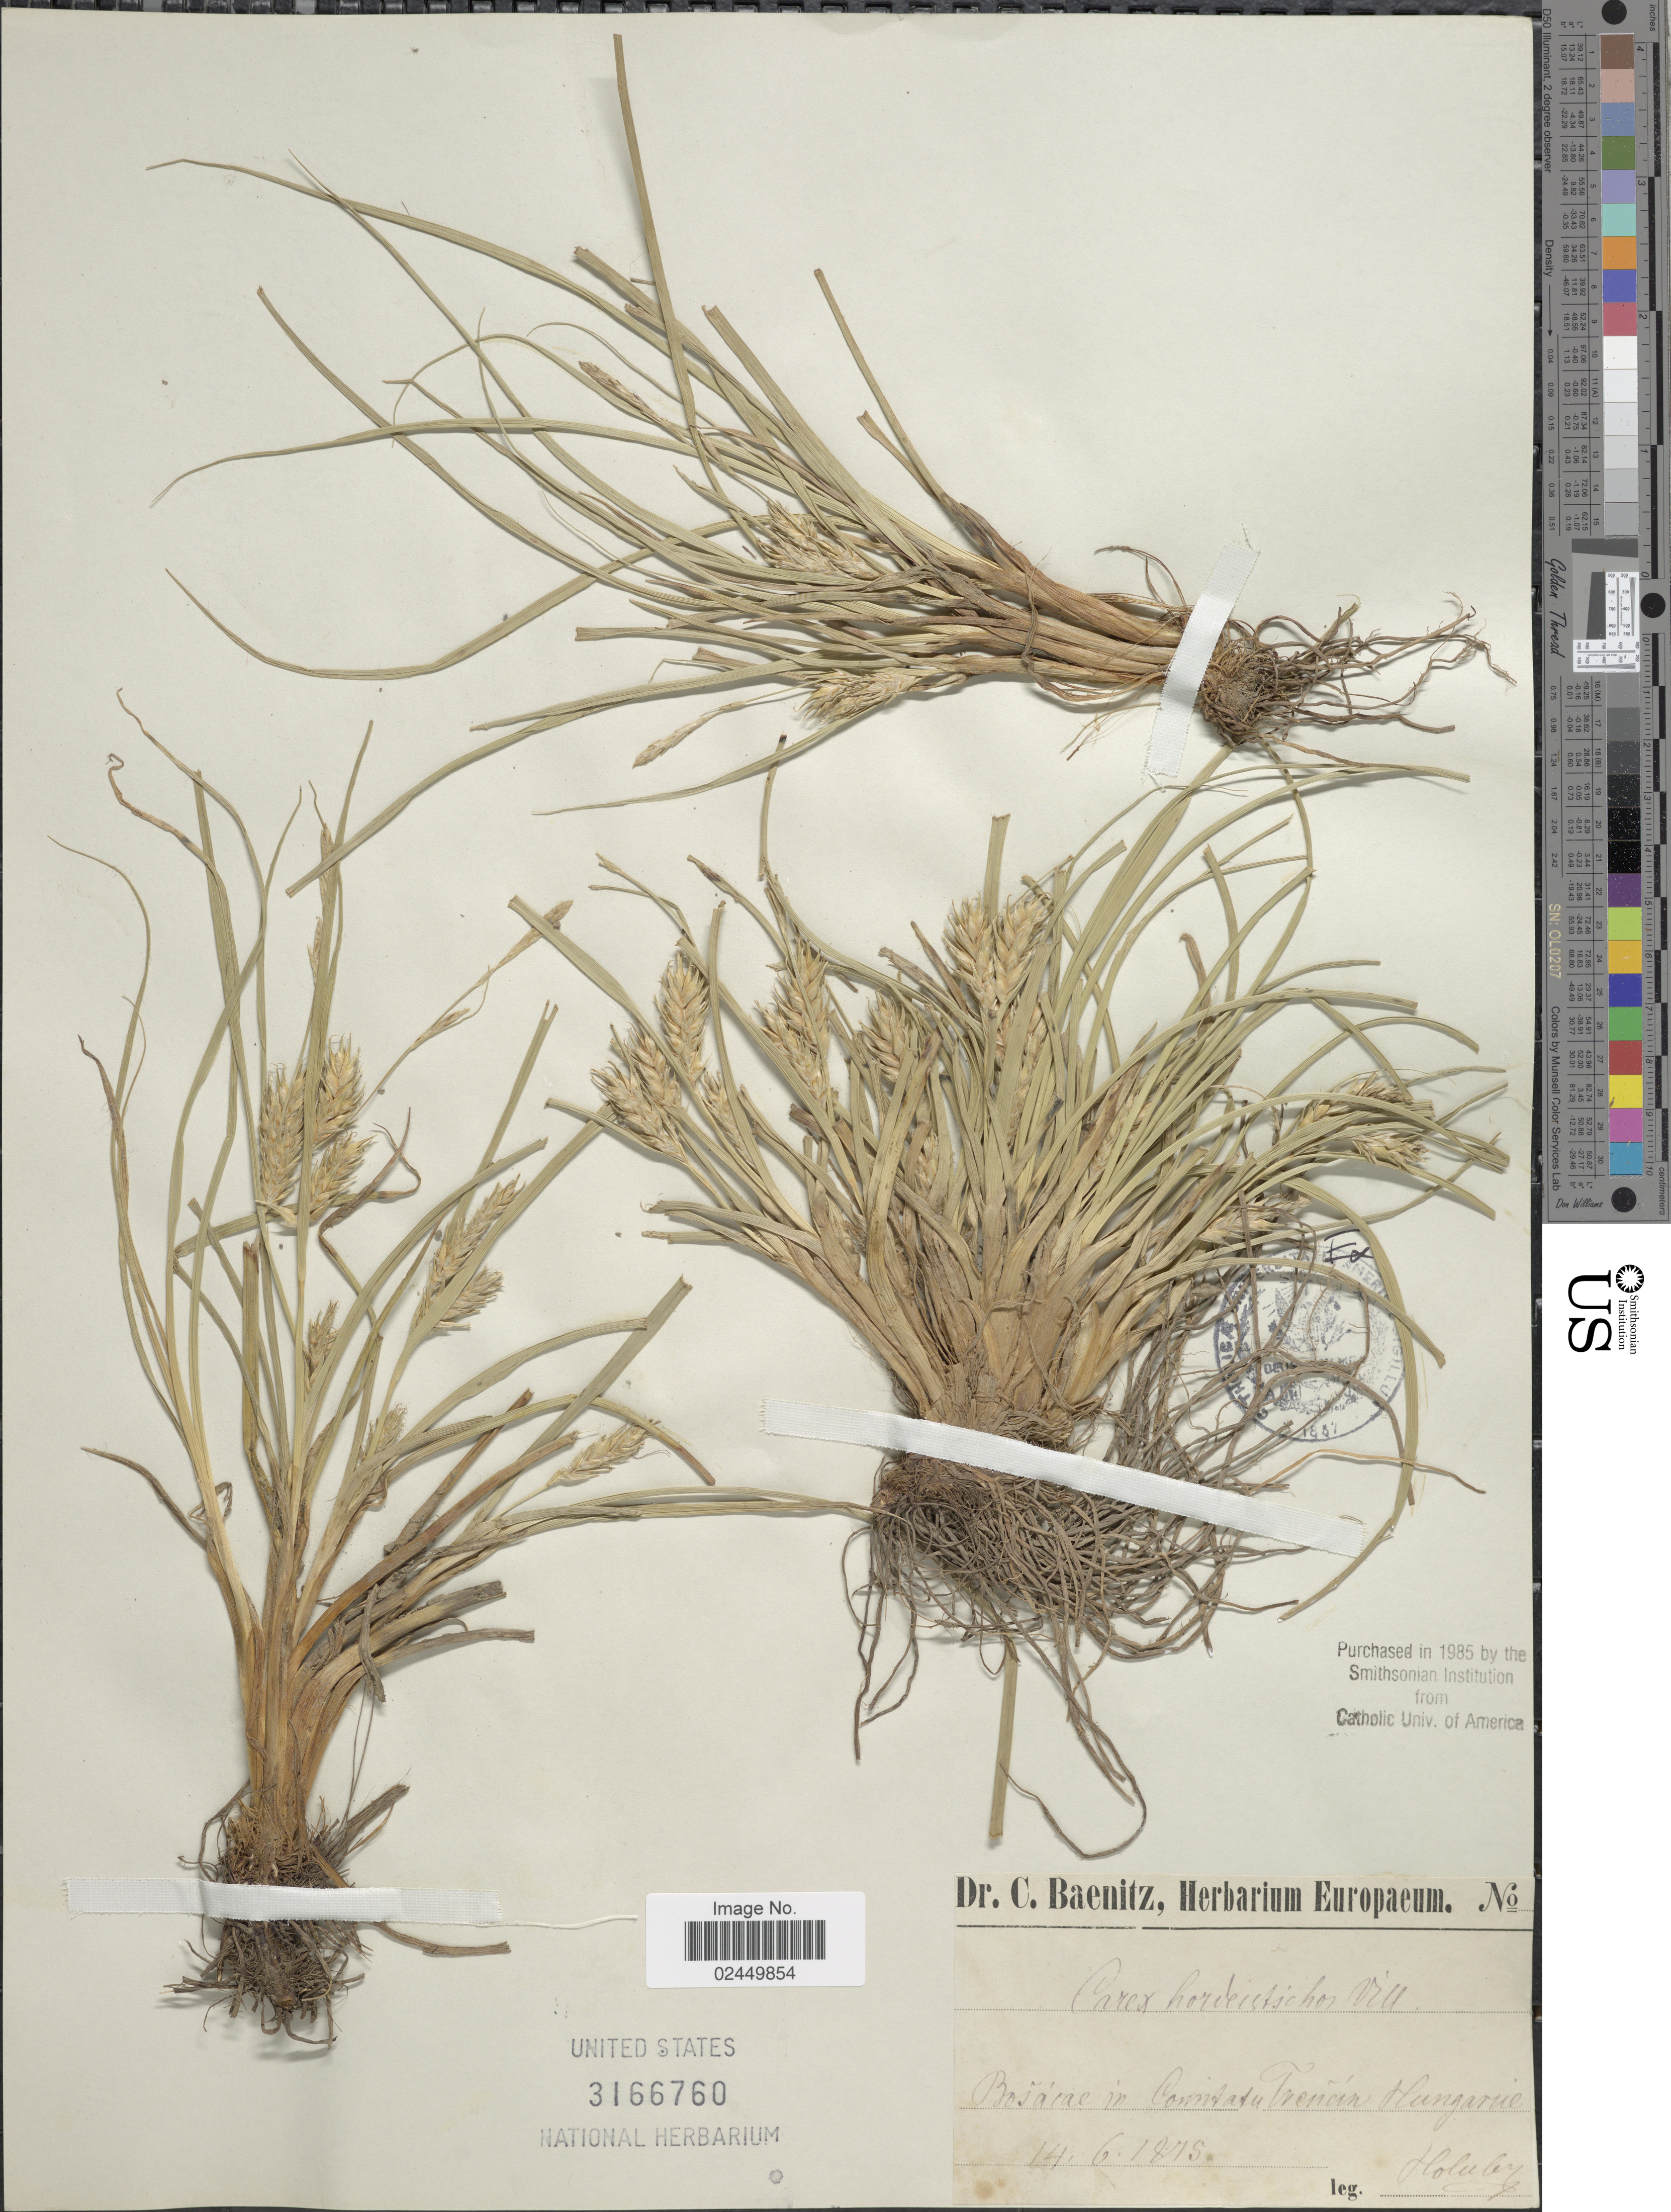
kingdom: Plantae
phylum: Tracheophyta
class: Liliopsida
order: Poales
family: Cyperaceae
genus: Carex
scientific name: Carex hordeistichos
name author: Vill.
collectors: Holuby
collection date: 1878-06-14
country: Hungary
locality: Bosácae in Comitatu Trencín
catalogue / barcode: US 3166760